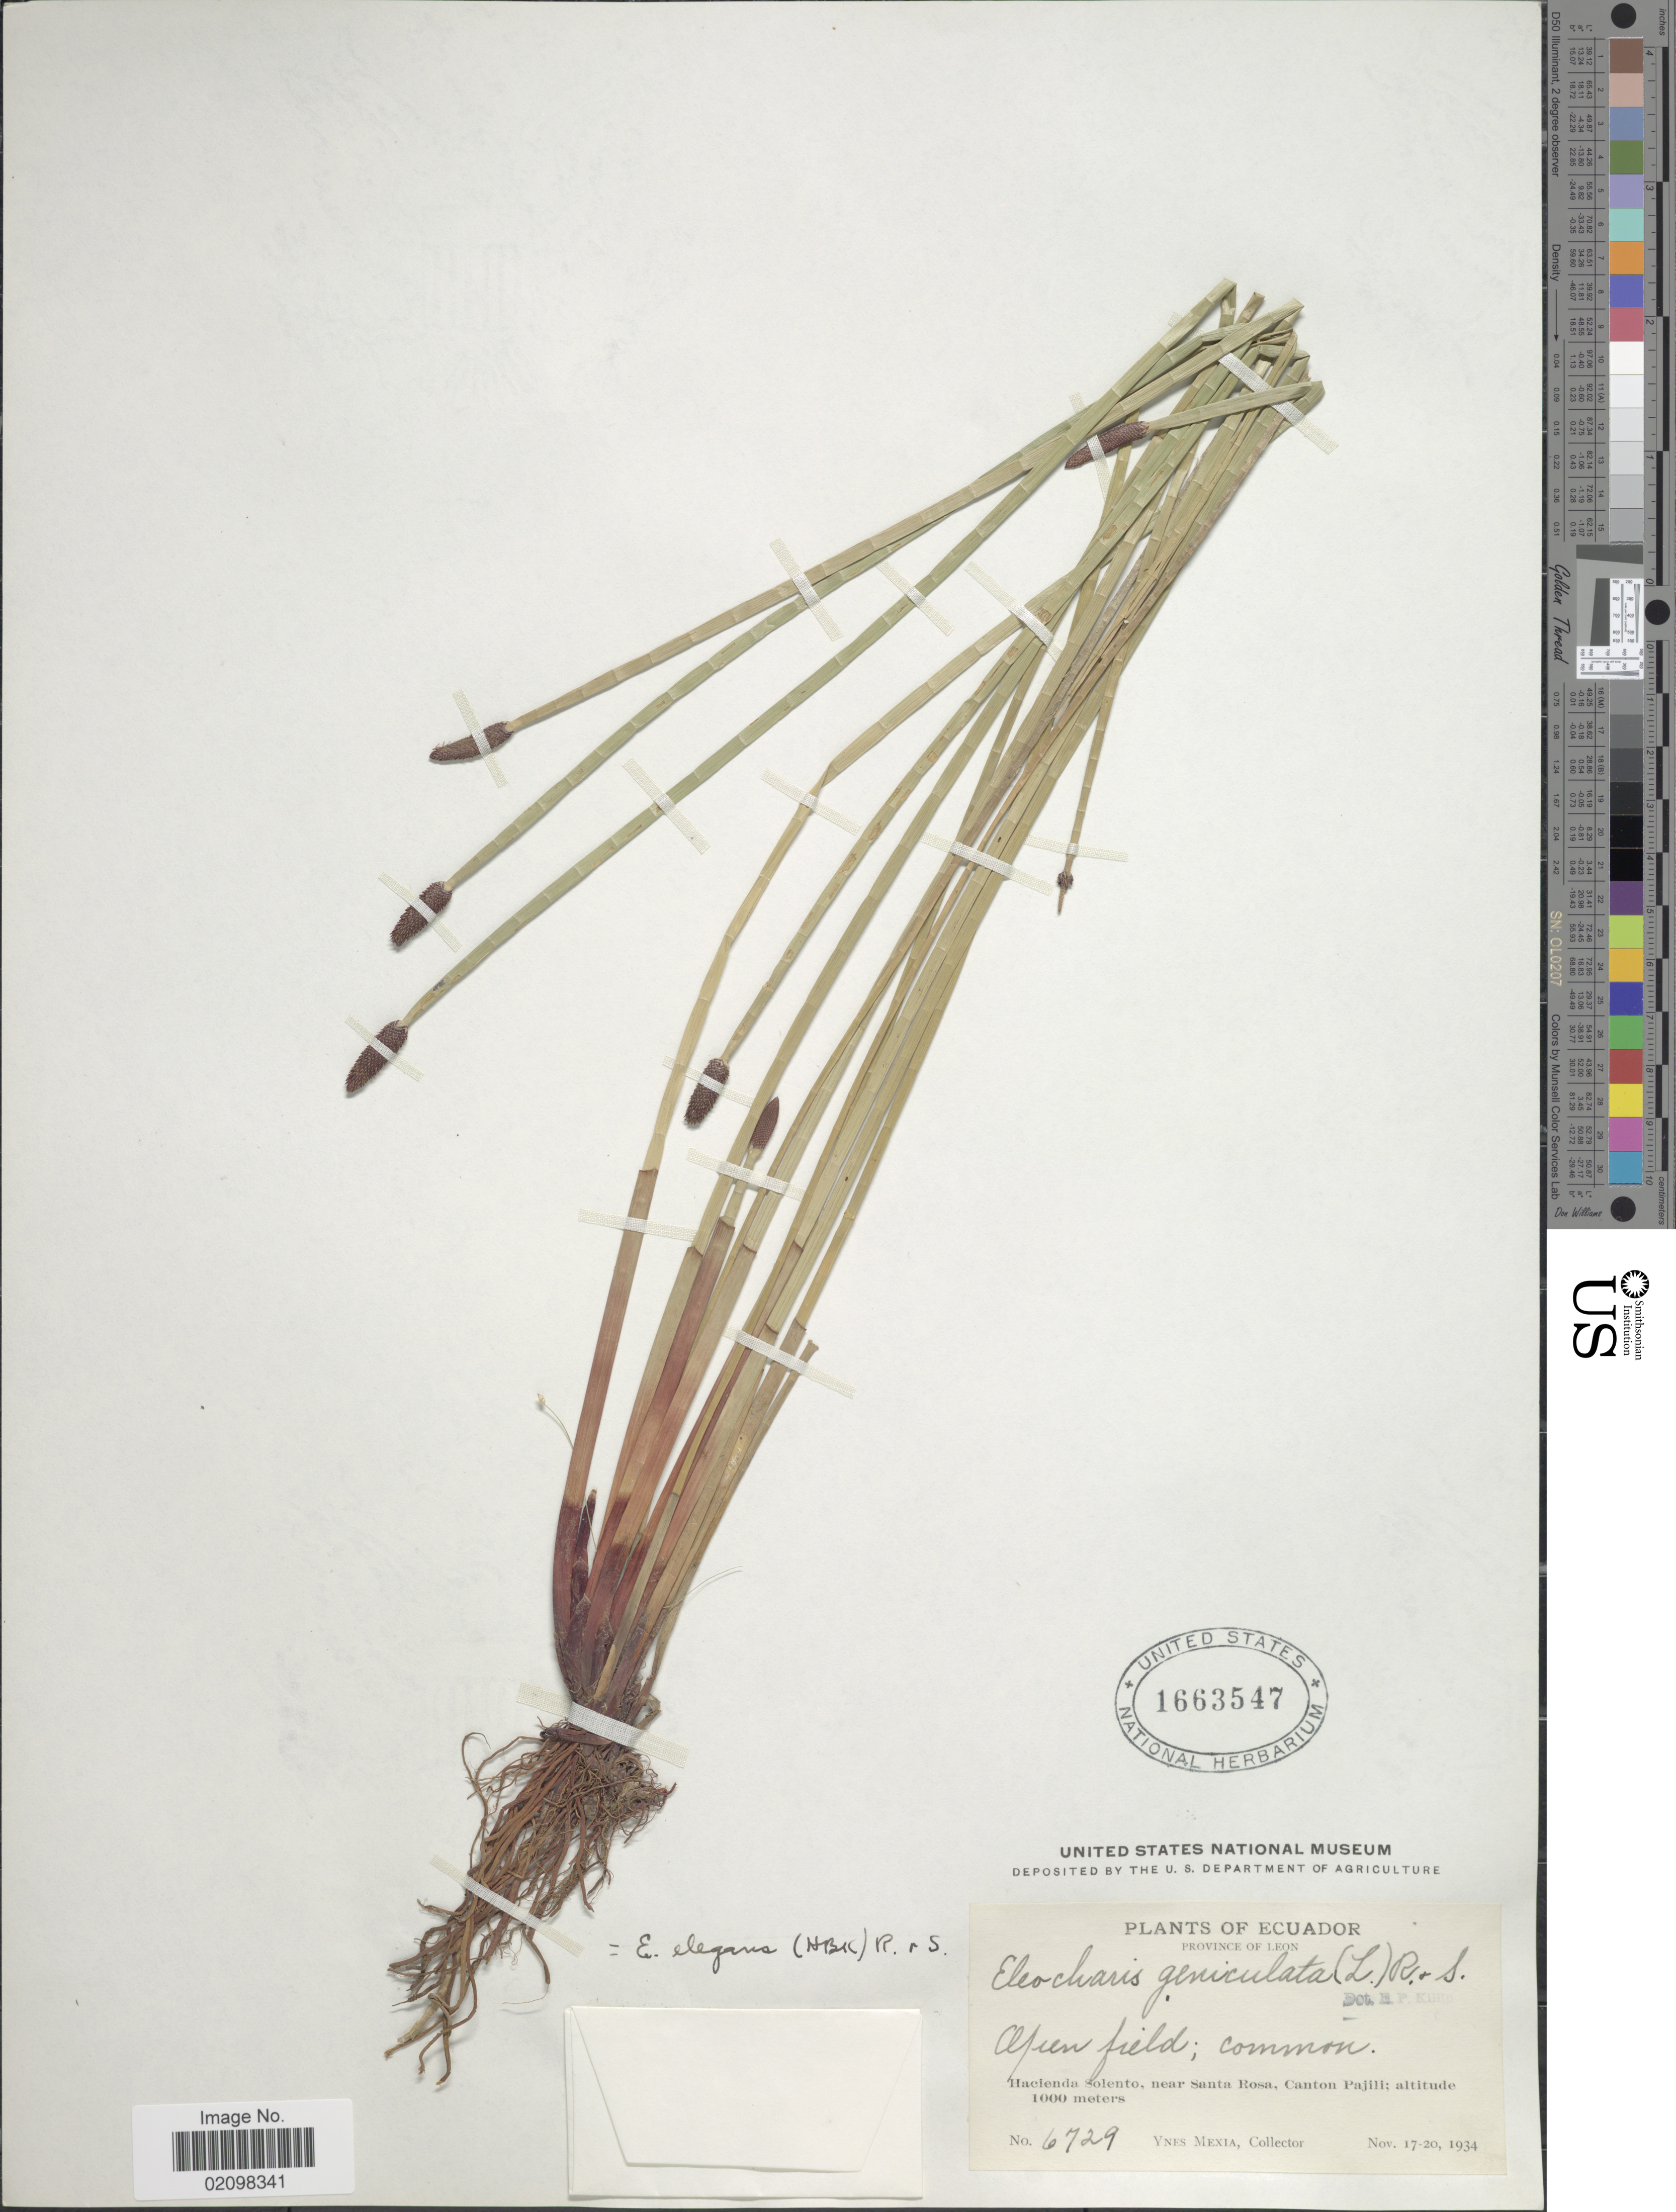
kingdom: Plantae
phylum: Tracheophyta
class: Liliopsida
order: Poales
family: Cyperaceae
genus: Eleocharis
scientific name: Eleocharis elegans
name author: (Kunth) Roem. & Schult.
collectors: Y. Mexia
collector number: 6729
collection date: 1934-11-17/1934-11-20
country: Ecuador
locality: Province of Leon. Hacienda Solento, near Santa Rosa, Canton Pajili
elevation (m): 1000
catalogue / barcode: US 1663547